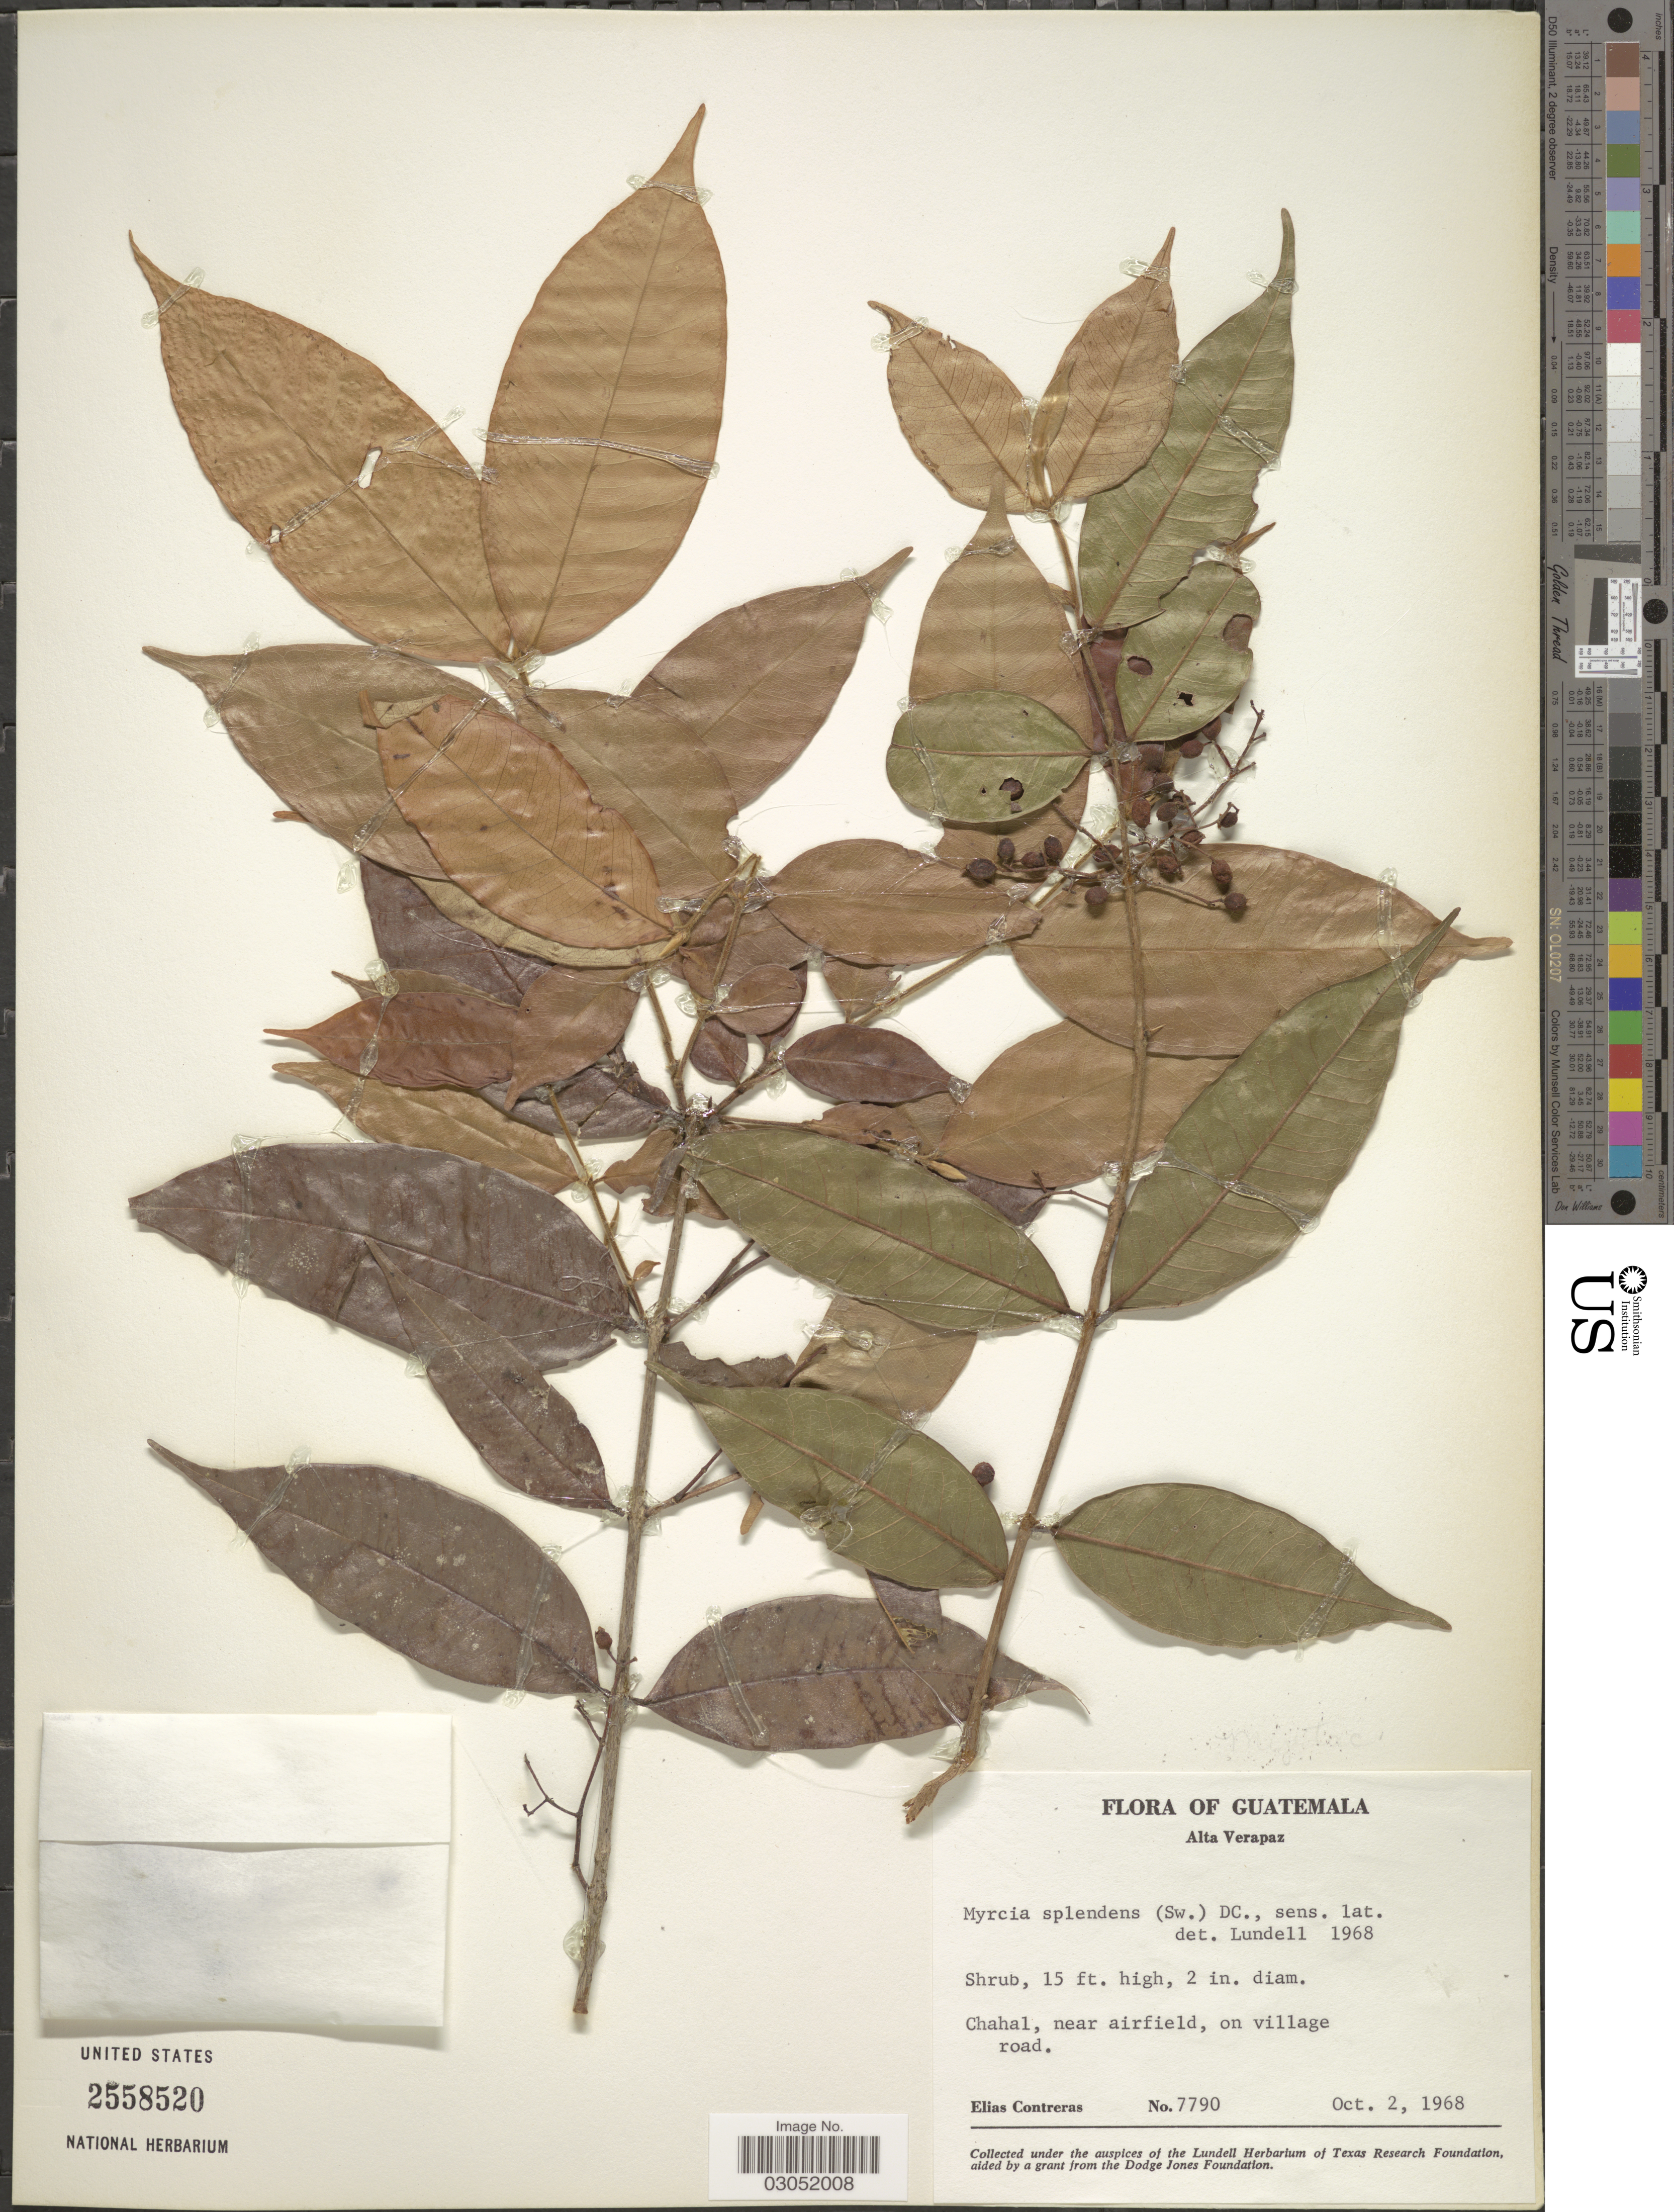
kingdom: Plantae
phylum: Tracheophyta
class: Magnoliopsida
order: Myrtales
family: Myrtaceae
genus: Myrcia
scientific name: Myrcia splendens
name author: (Sw.) DC.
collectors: E. Contreras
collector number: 7790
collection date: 1968-10-02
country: Guatemala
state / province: Alta Verapaz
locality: Chahal, near airfield, on village road.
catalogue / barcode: US 2558520